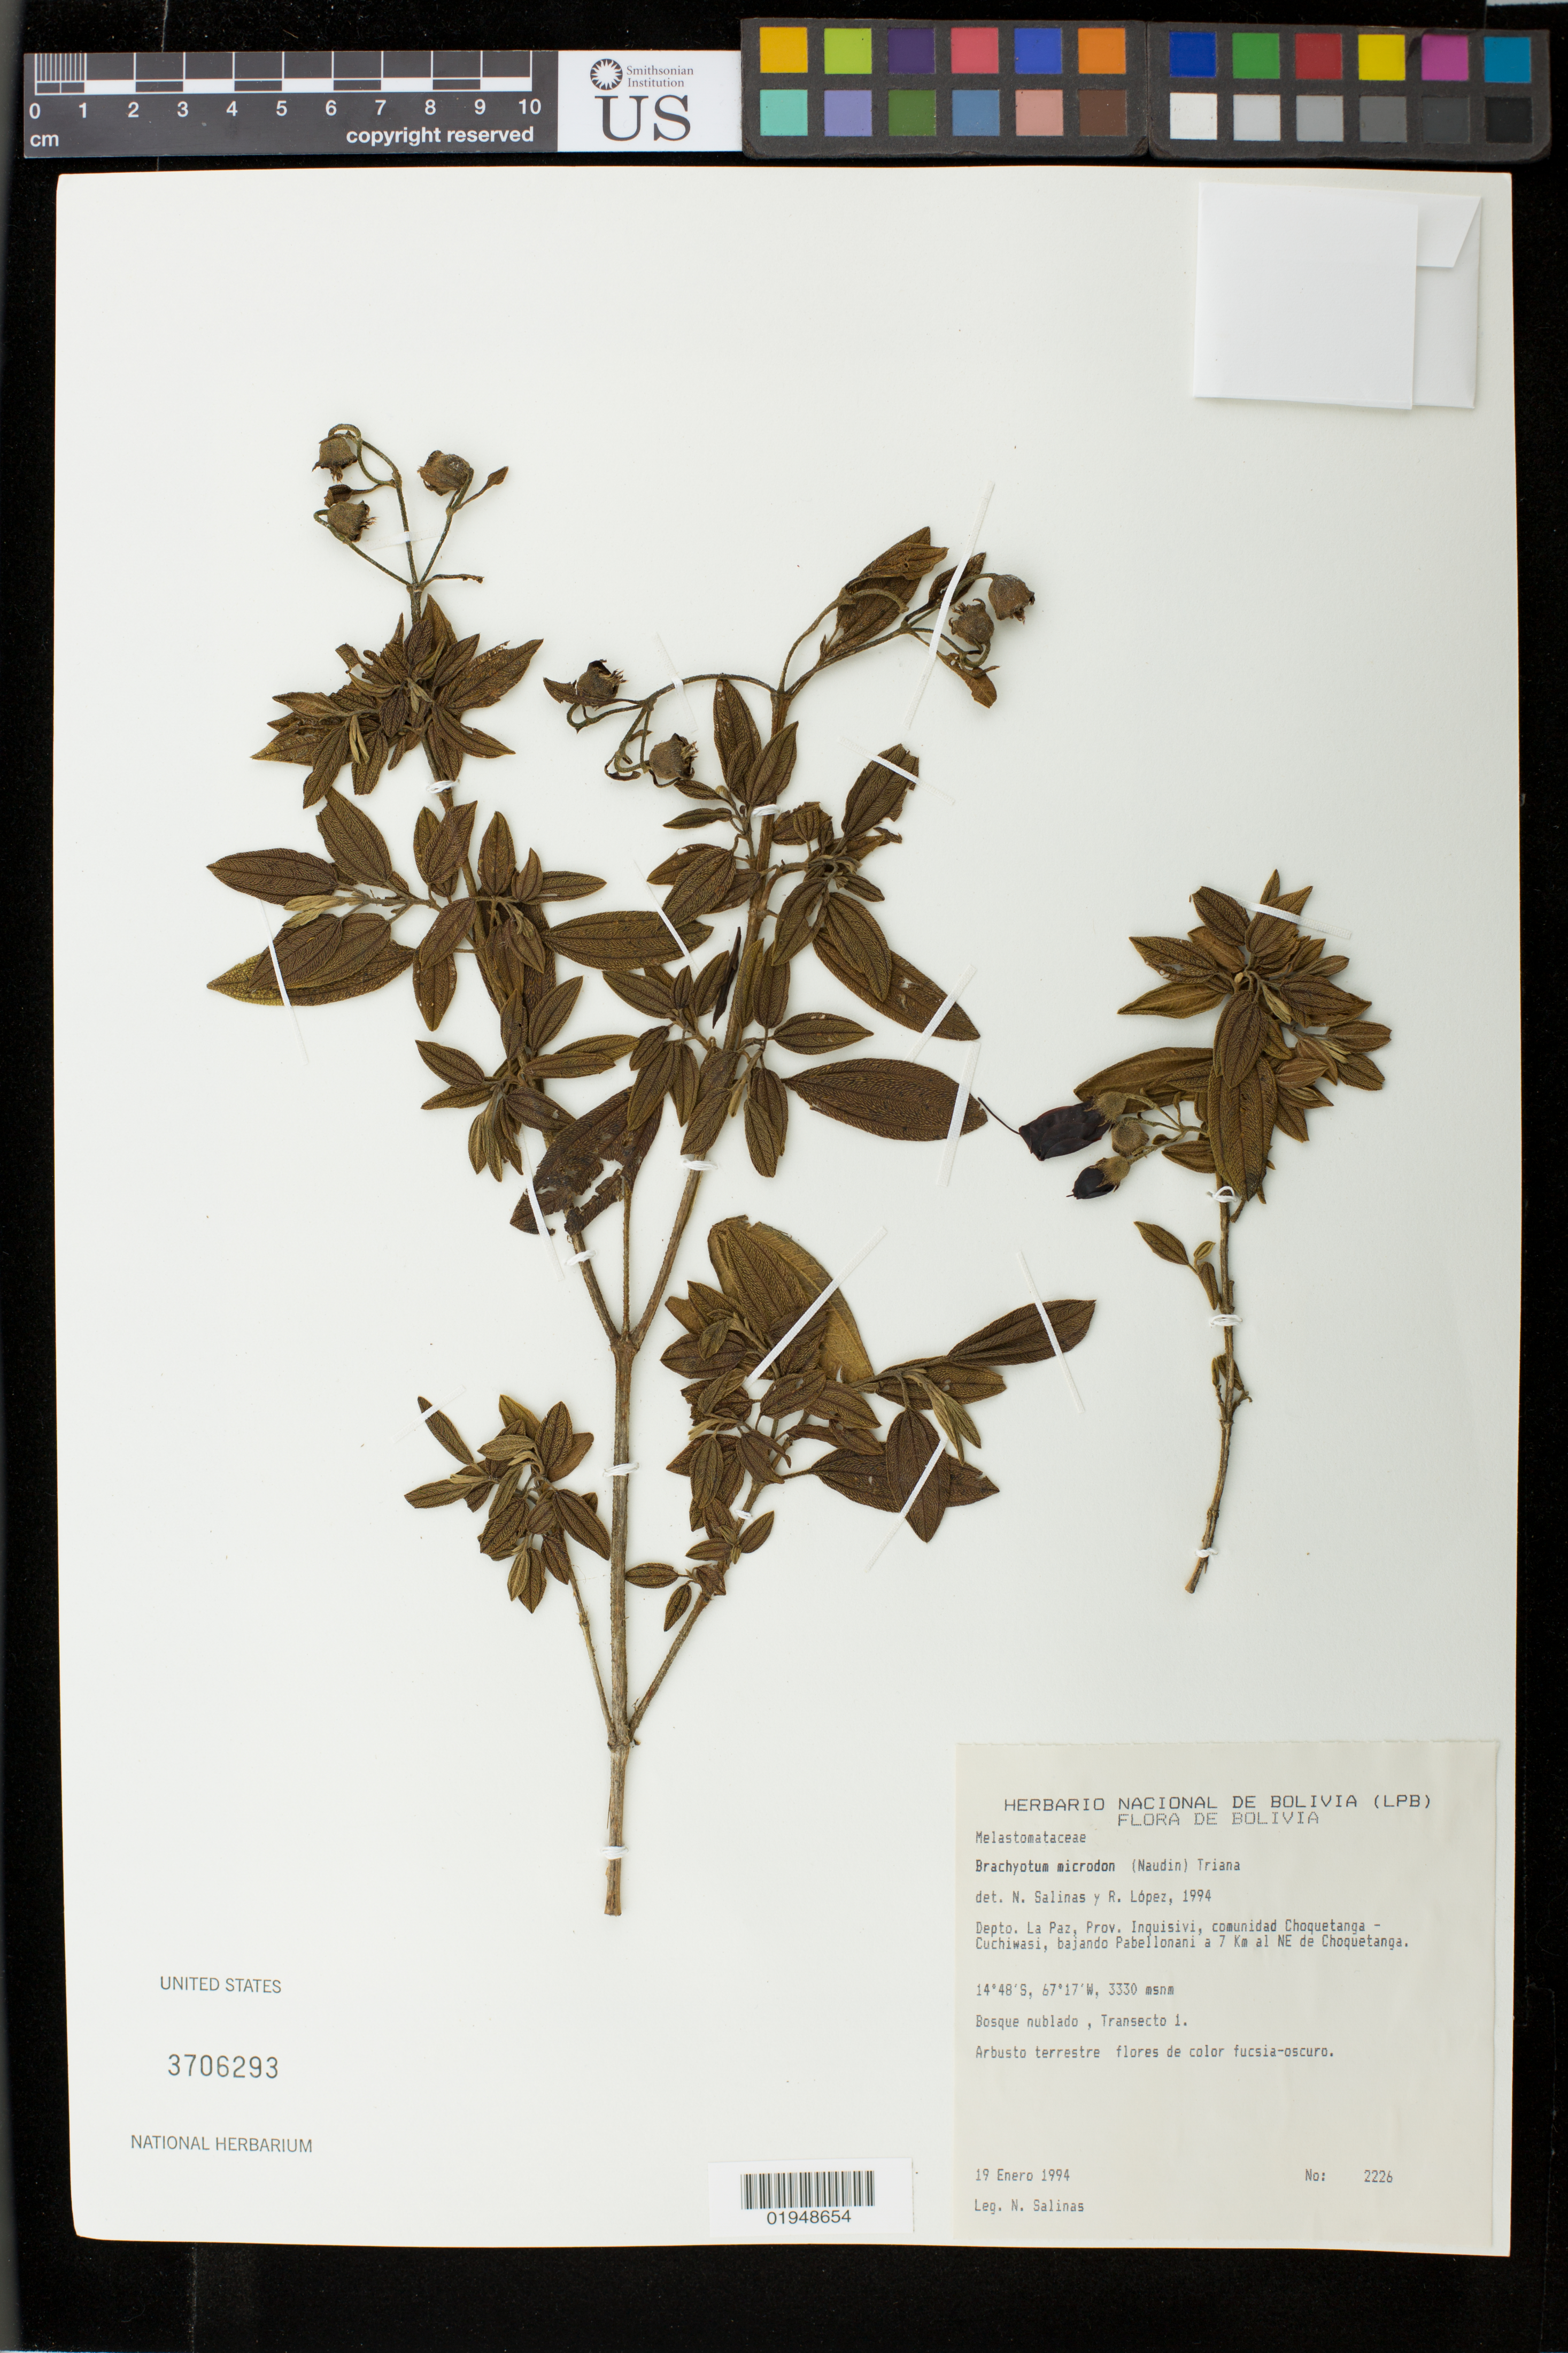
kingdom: Plantae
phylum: Tracheophyta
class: Magnoliopsida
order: Myrtales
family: Melastomataceae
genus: Brachyotum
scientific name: Brachyotum microdon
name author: (Naudin) Triana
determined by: Salinas, N.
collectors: N. Salinas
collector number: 2226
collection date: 1994-01-19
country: Bolivia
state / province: La Paz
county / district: Inquisivi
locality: comunidad Choquetanga-Cuchiwasi, bajando Pabellonani a 7 k m al NE de Choquetanga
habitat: Cloud forest.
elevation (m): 3300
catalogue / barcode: US 3706293